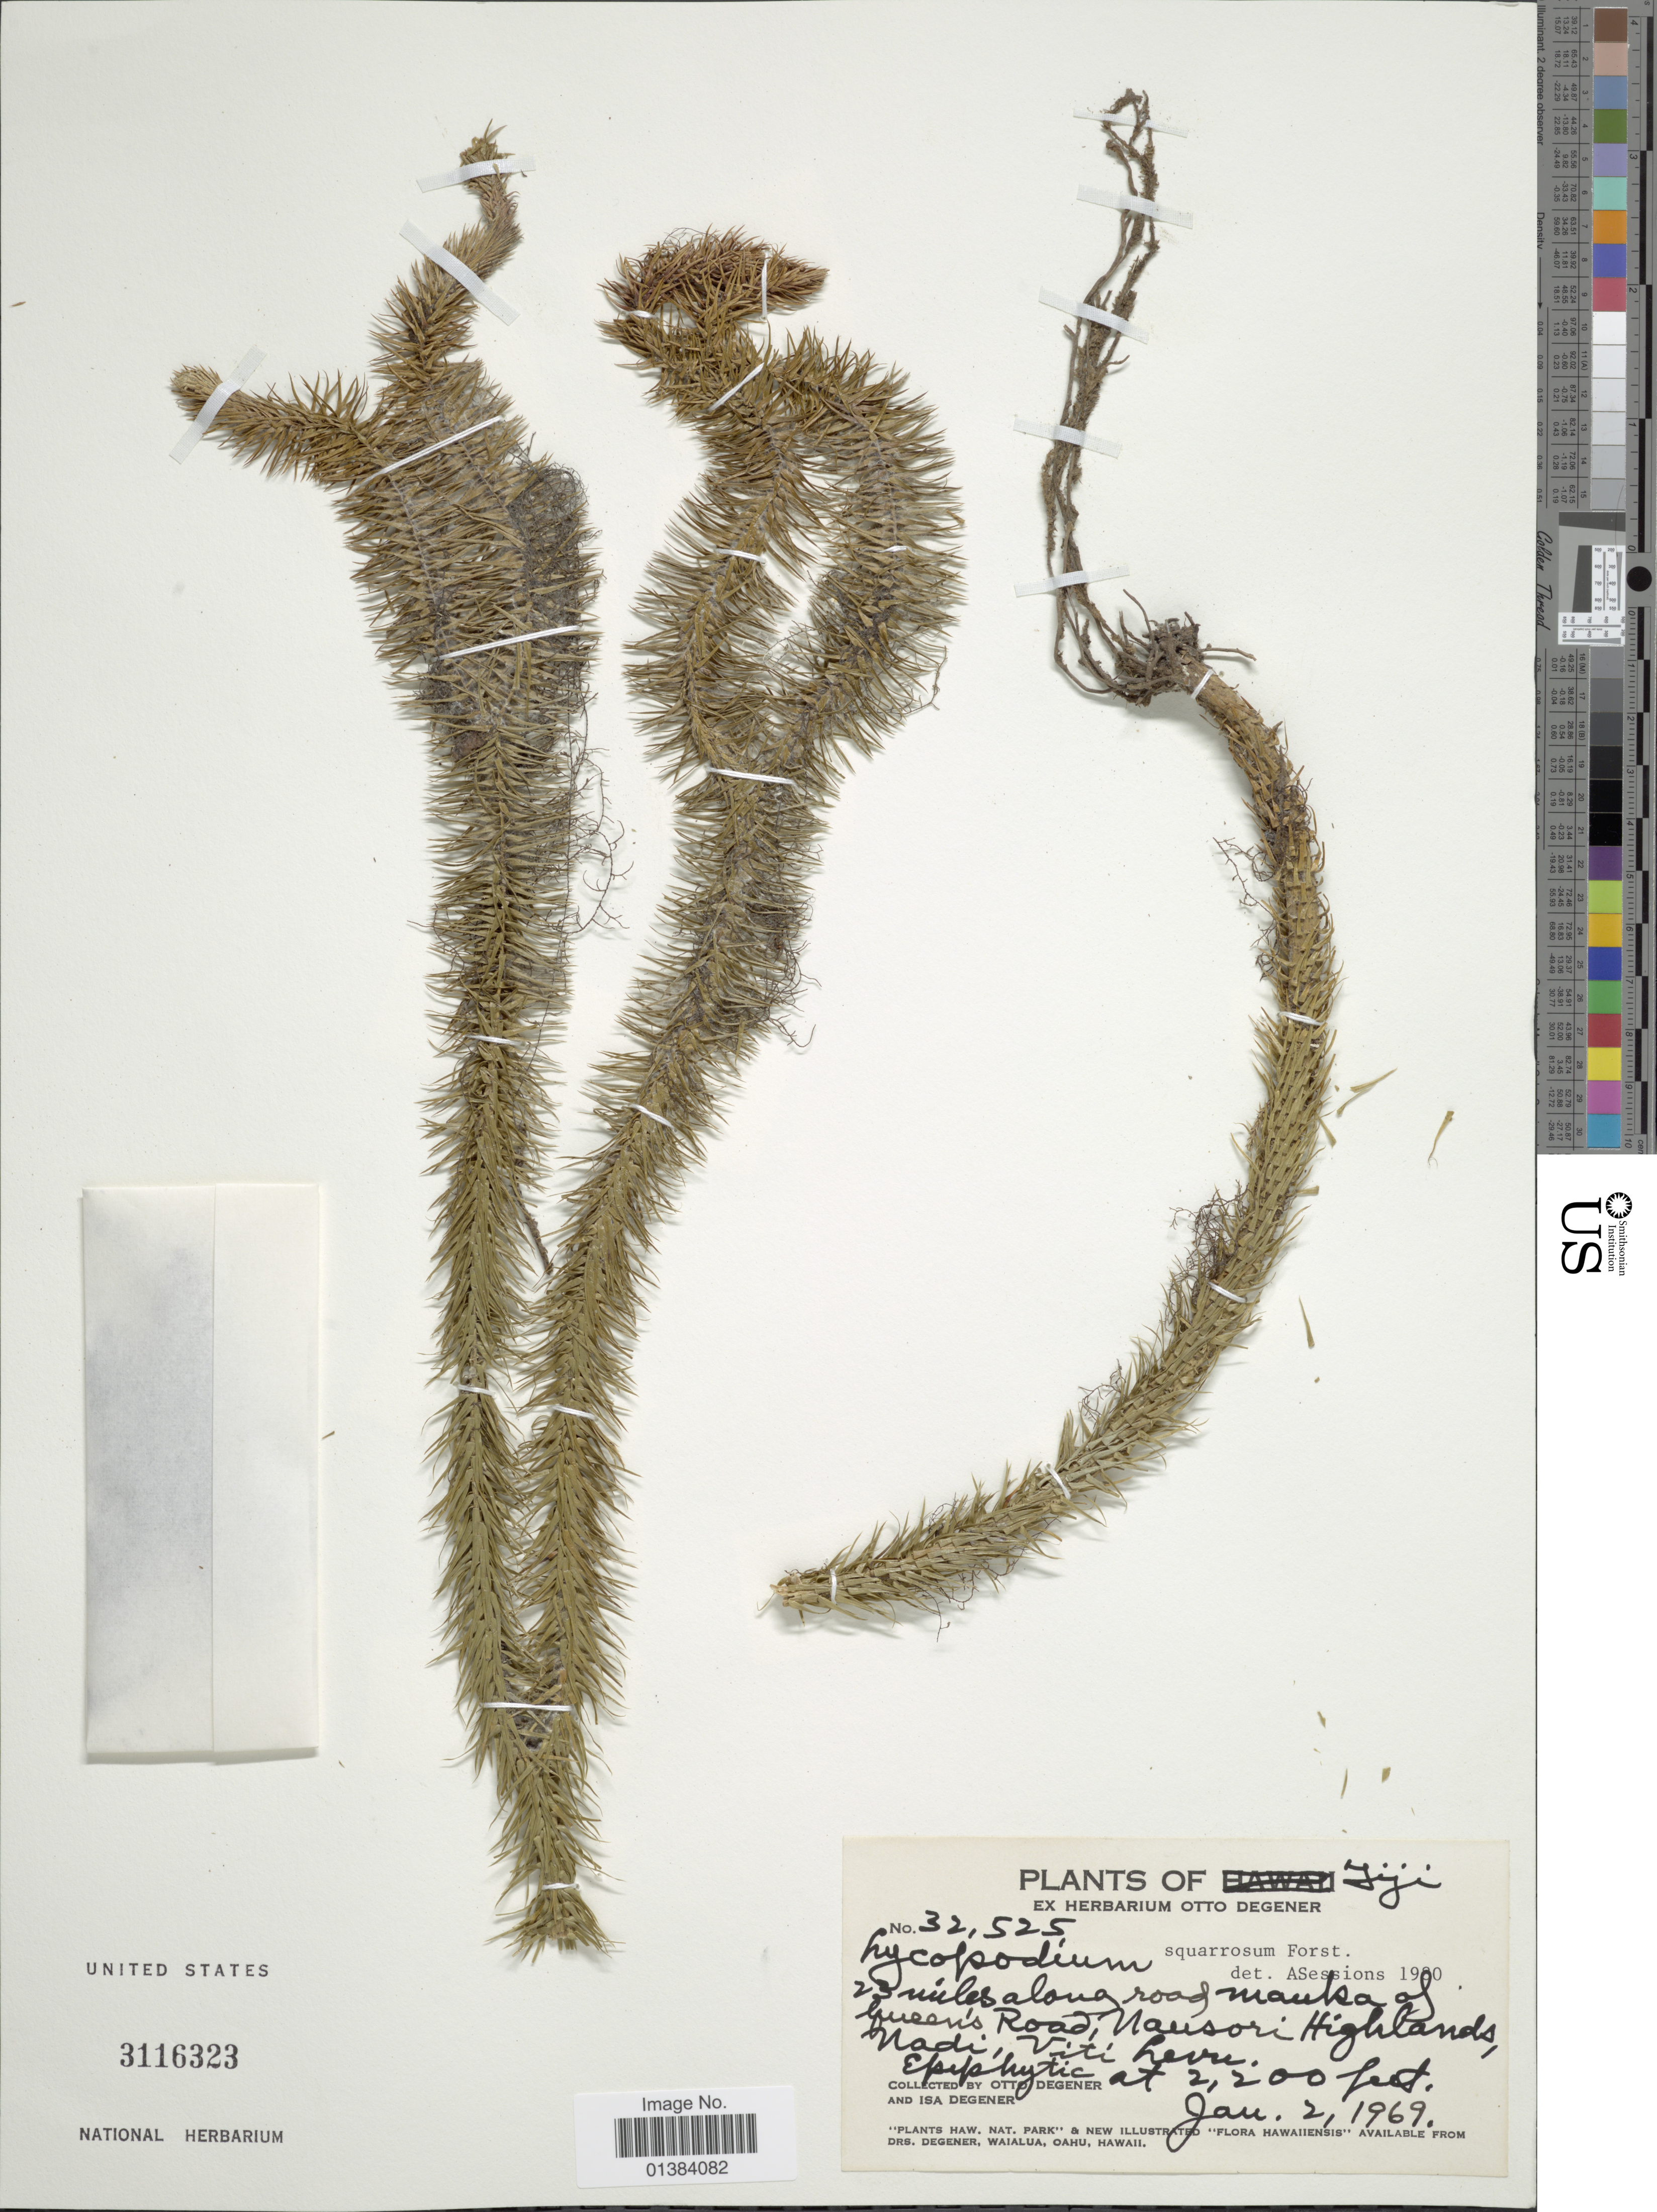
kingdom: Plantae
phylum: Tracheophyta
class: Lycopodiopsida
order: Lycopodiales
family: Lycopodiaceae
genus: Phlegmariurus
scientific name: Phlegmariurus squarrosus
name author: (G. Forst.) Á. Löve & D. Löve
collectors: O. Degener & I. Degener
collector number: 32525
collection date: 1969-01-02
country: Fiji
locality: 23 miles along road mauka of Queen's Road, Nausori Highlands, Nadi, Viti Levu.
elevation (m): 671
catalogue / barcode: US 3116323